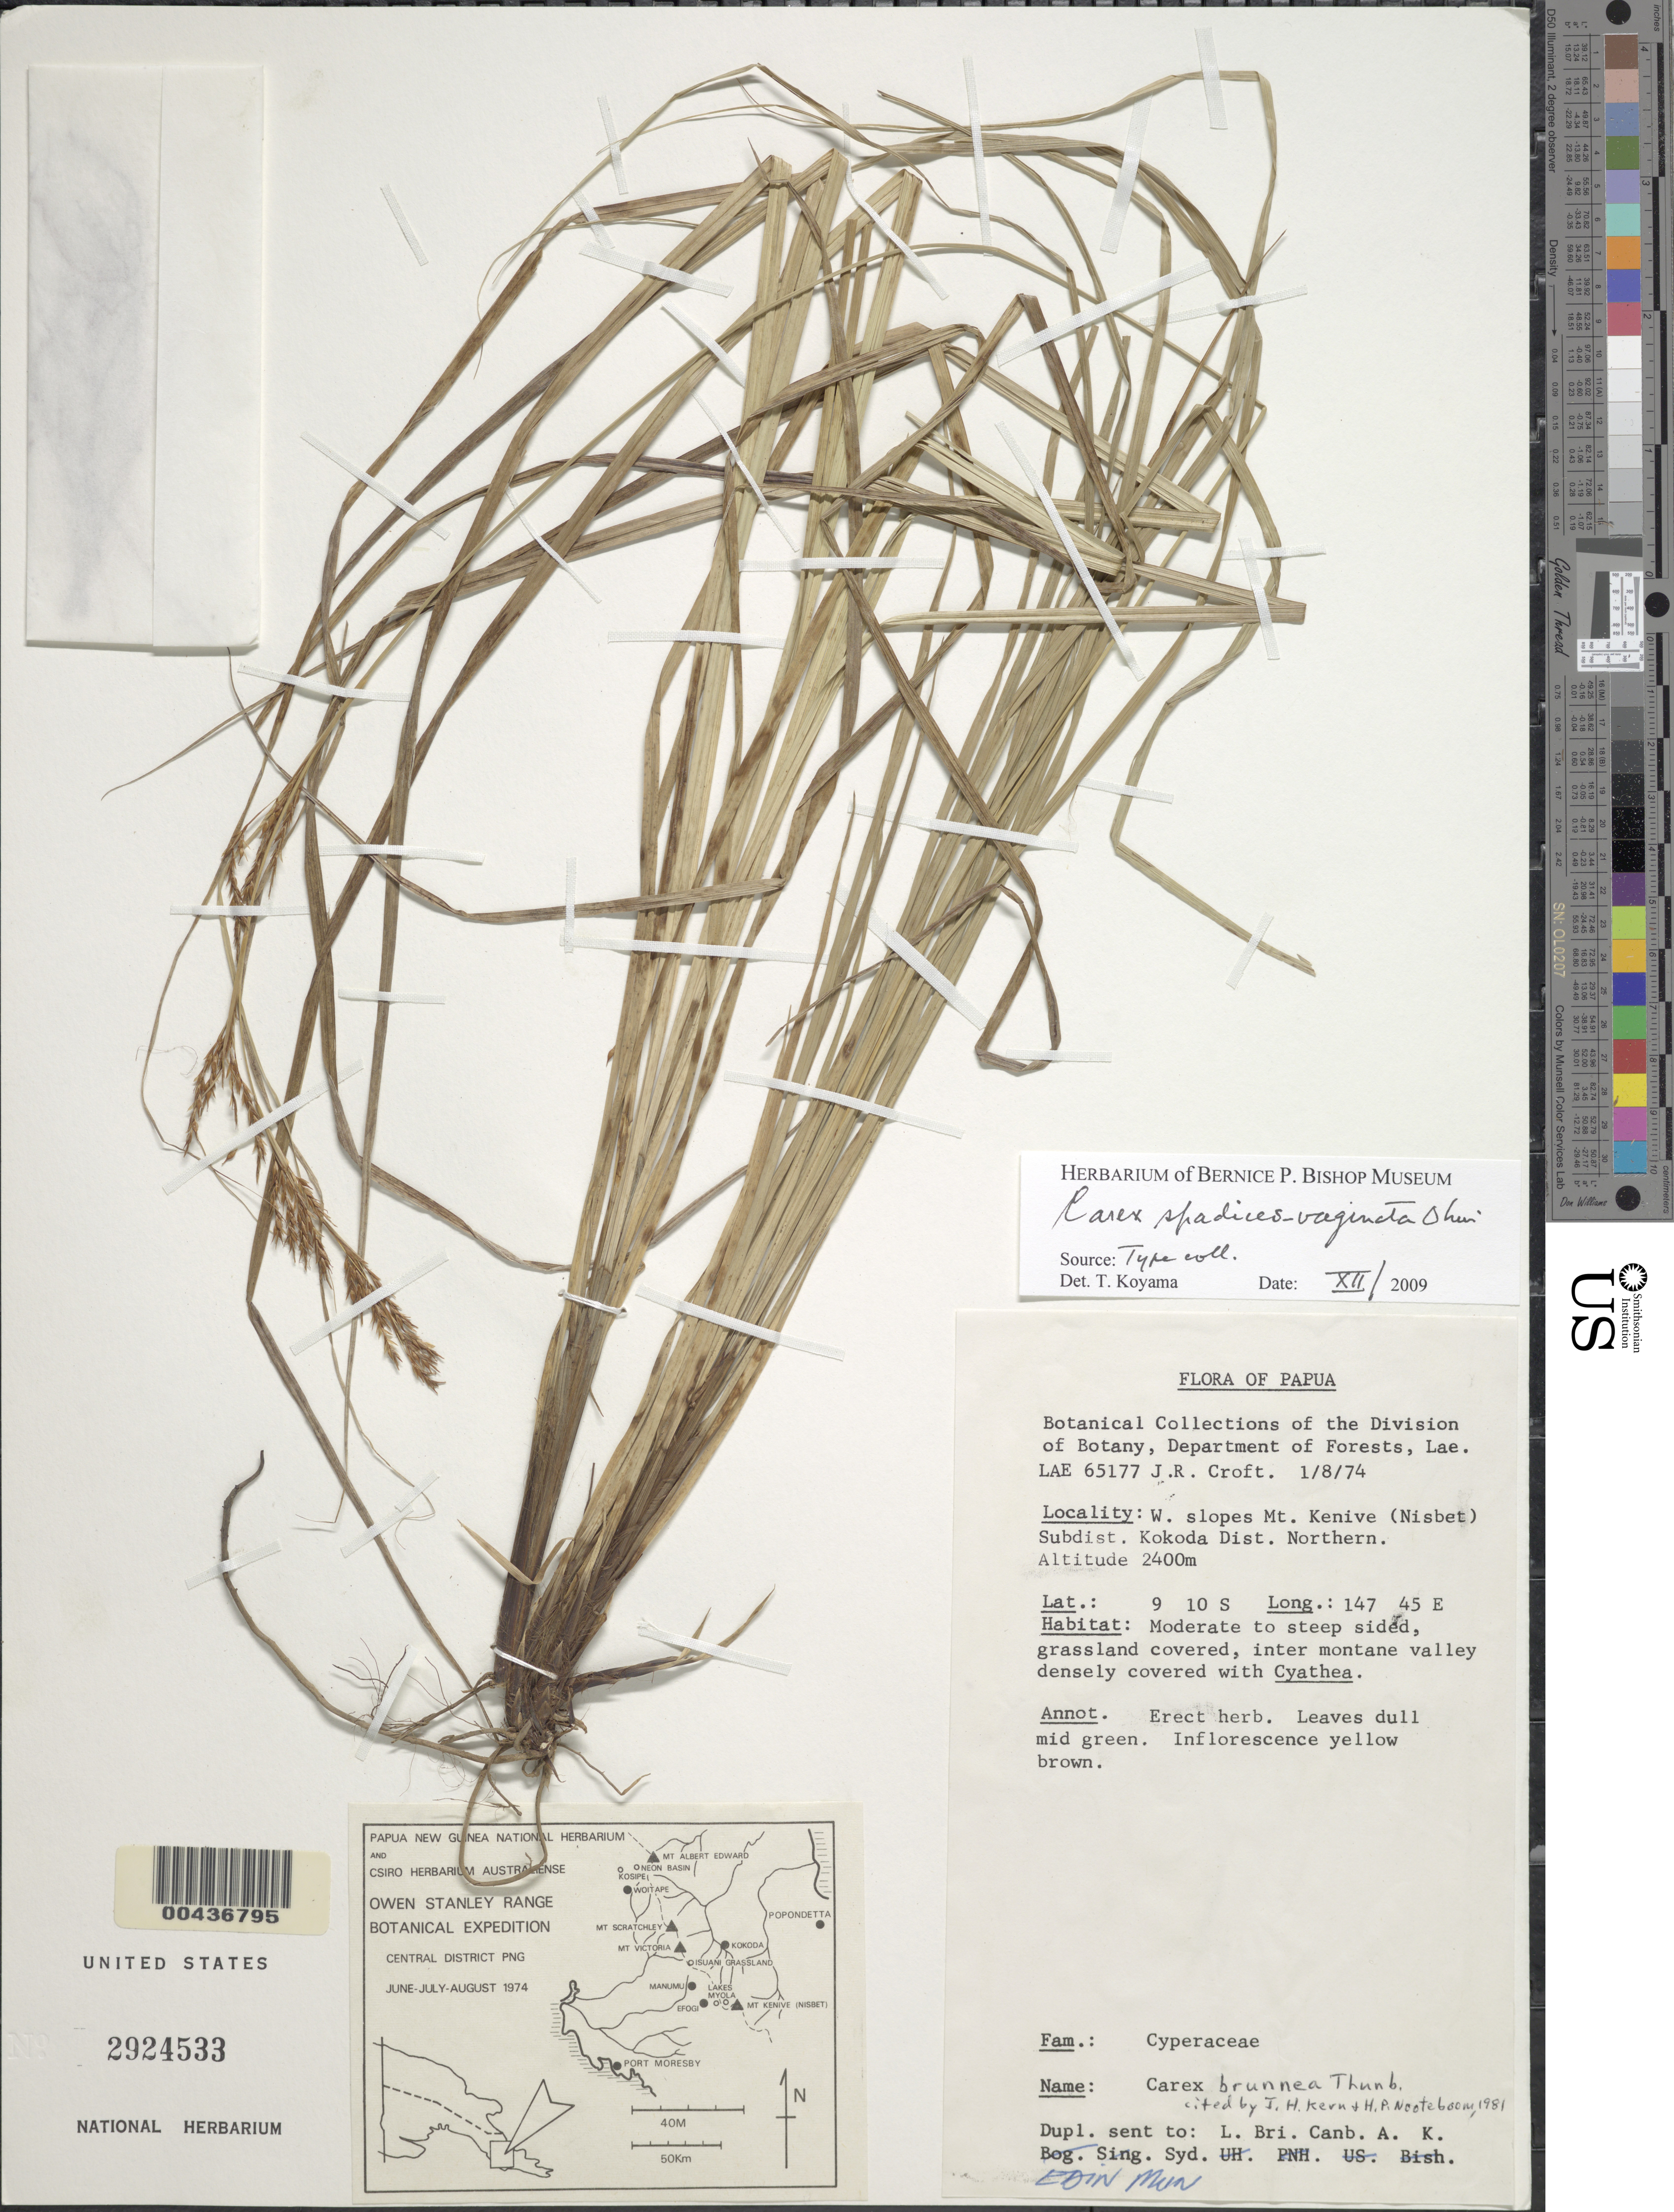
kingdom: Plantae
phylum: Tracheophyta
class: Liliopsida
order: Poales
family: Cyperaceae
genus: Carex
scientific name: Carex brunnea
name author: Thunb.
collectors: J. R. Croft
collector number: Lae 65177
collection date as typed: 01 Aug 1974 or 08 Jan 1974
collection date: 1974-01-08 or 1974-08-01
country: Papua New Guinea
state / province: Northern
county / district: Kokoda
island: New Guinea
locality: Mt. Kenive, W slopes of, Nisbet Subdist.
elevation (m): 2400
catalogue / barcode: US 2924533